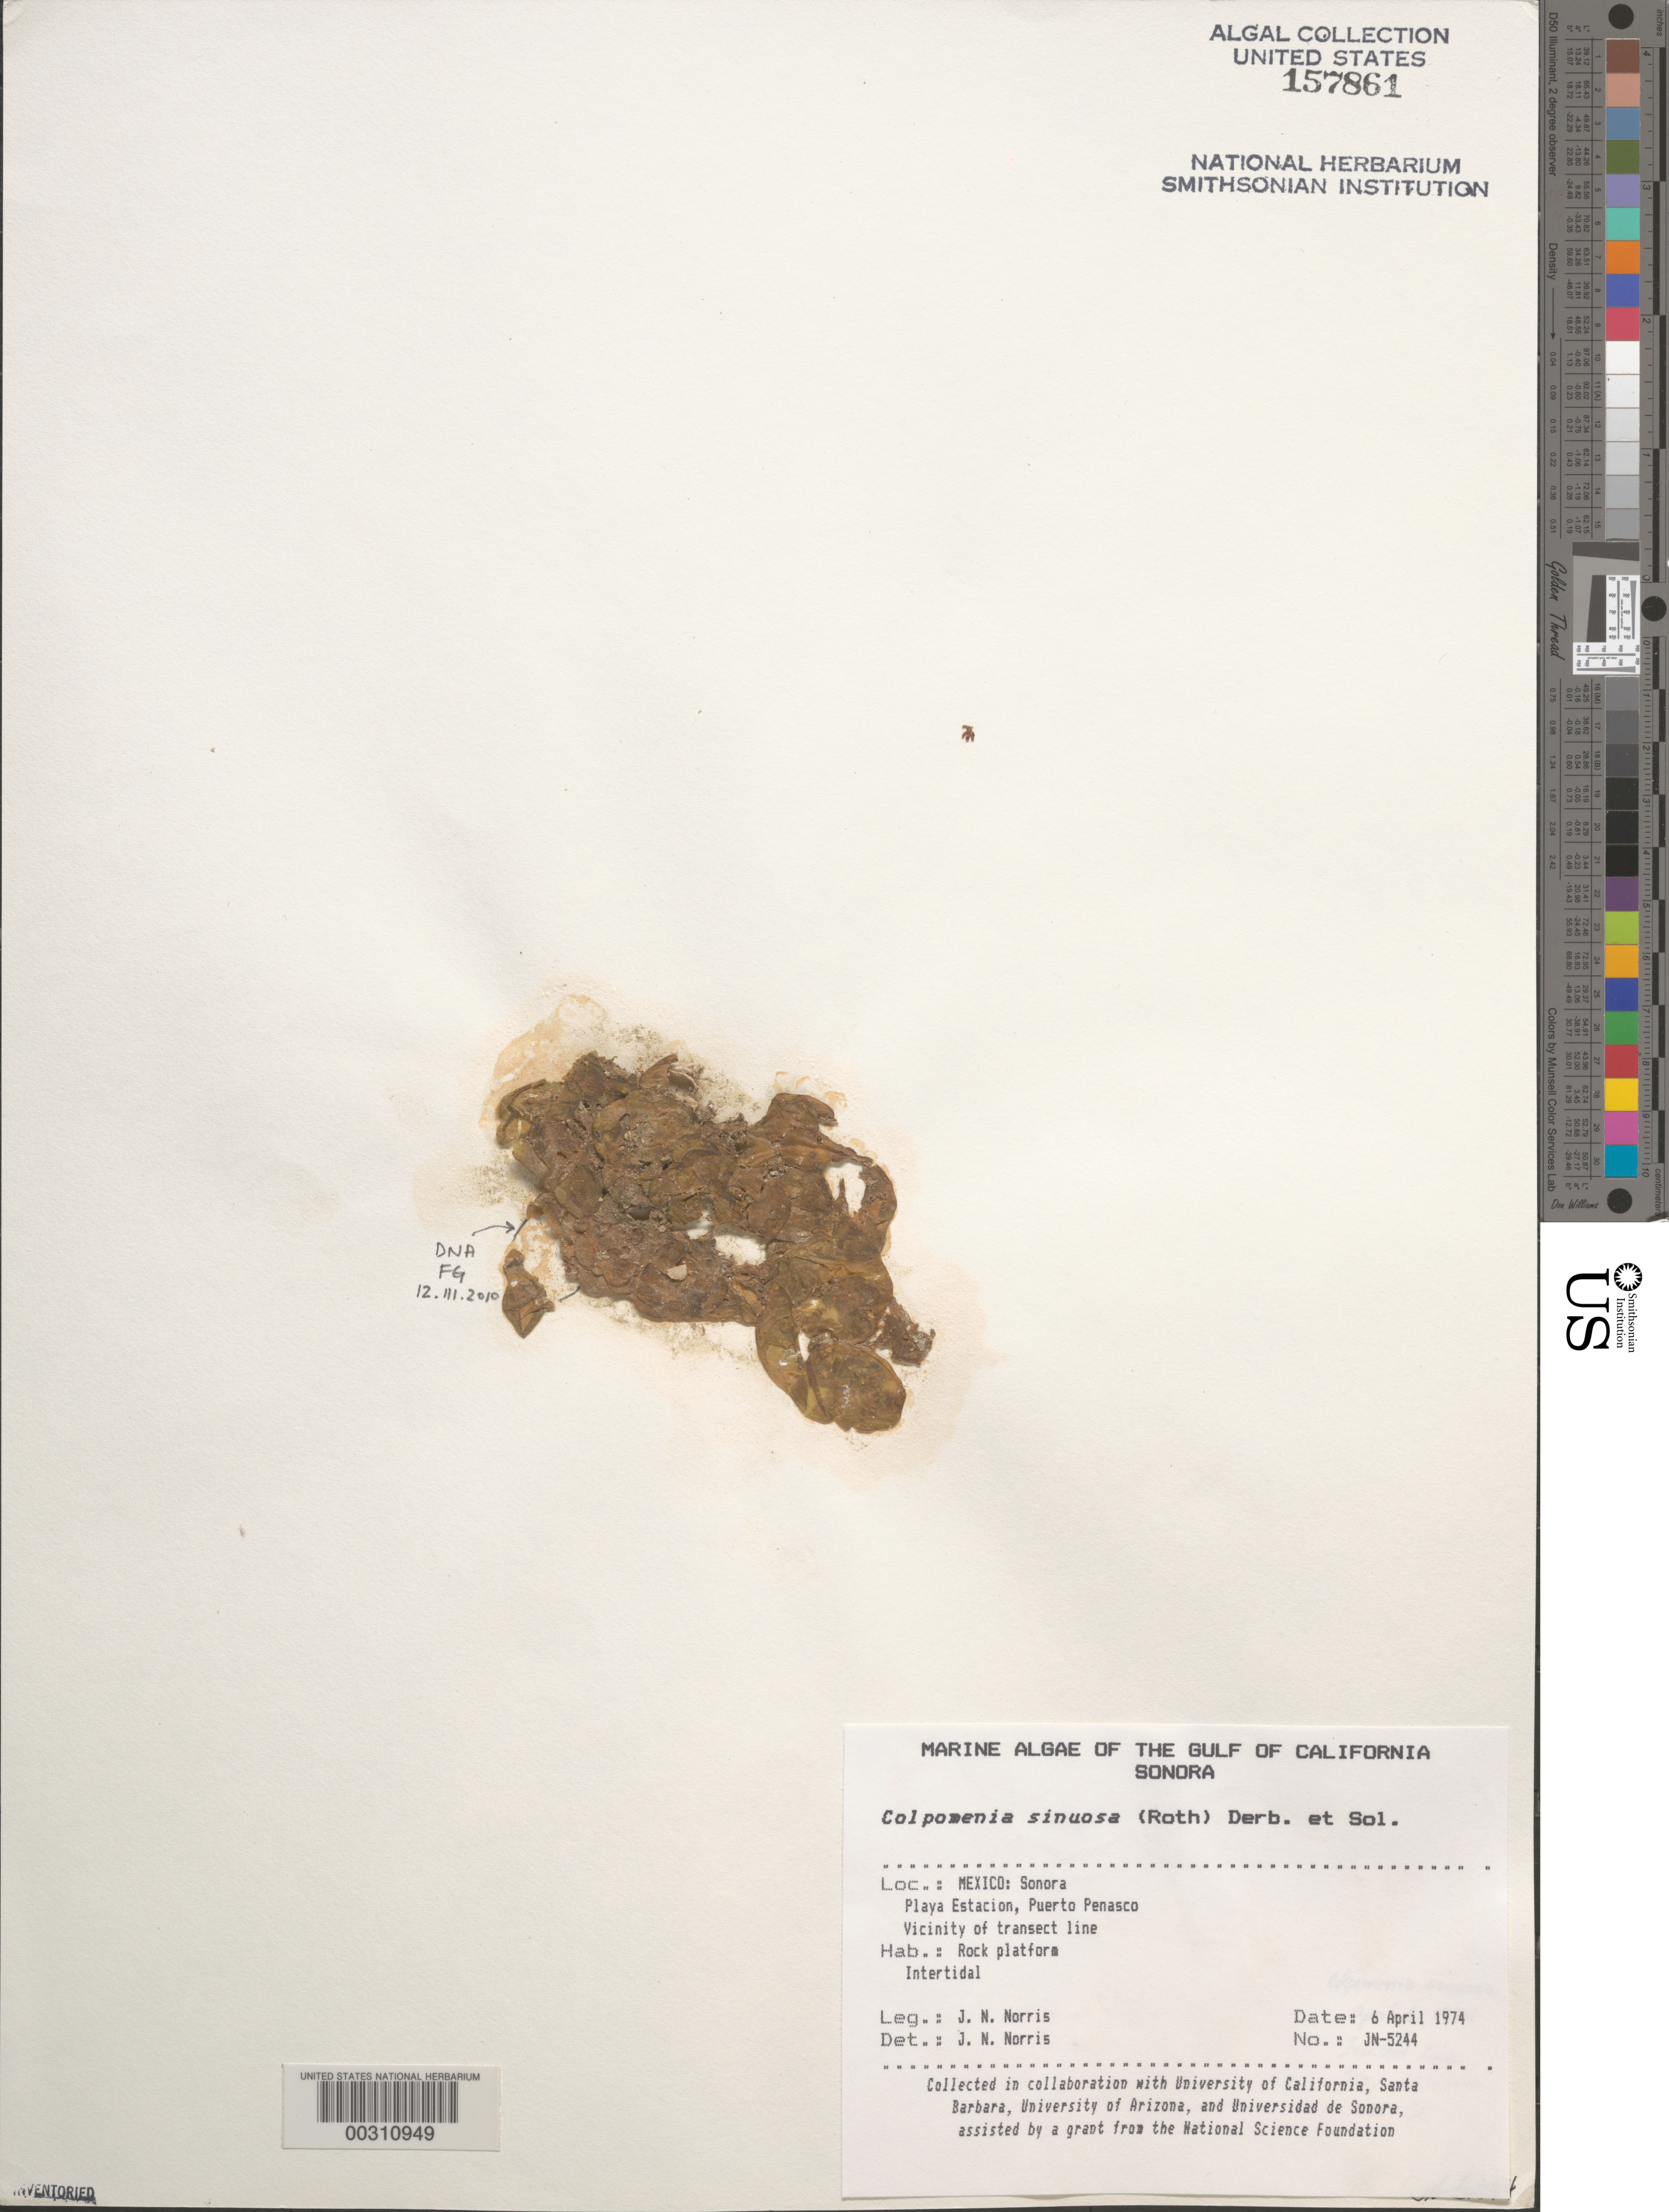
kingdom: Chromista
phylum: Ochrophyta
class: Phaeophyceae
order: Scytosiphonales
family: Scytosiphonaceae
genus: Colpomenia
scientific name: Colpomenia sinuosa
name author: (K. Mert. ex Roth) Derbes & Solier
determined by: Norris, James N.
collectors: J. N. Norris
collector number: JN-5244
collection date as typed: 06 Apr 1974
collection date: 1974-04-06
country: Mexico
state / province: Sonora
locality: Playa Estacion, Puerto Penasco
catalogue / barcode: US 157861